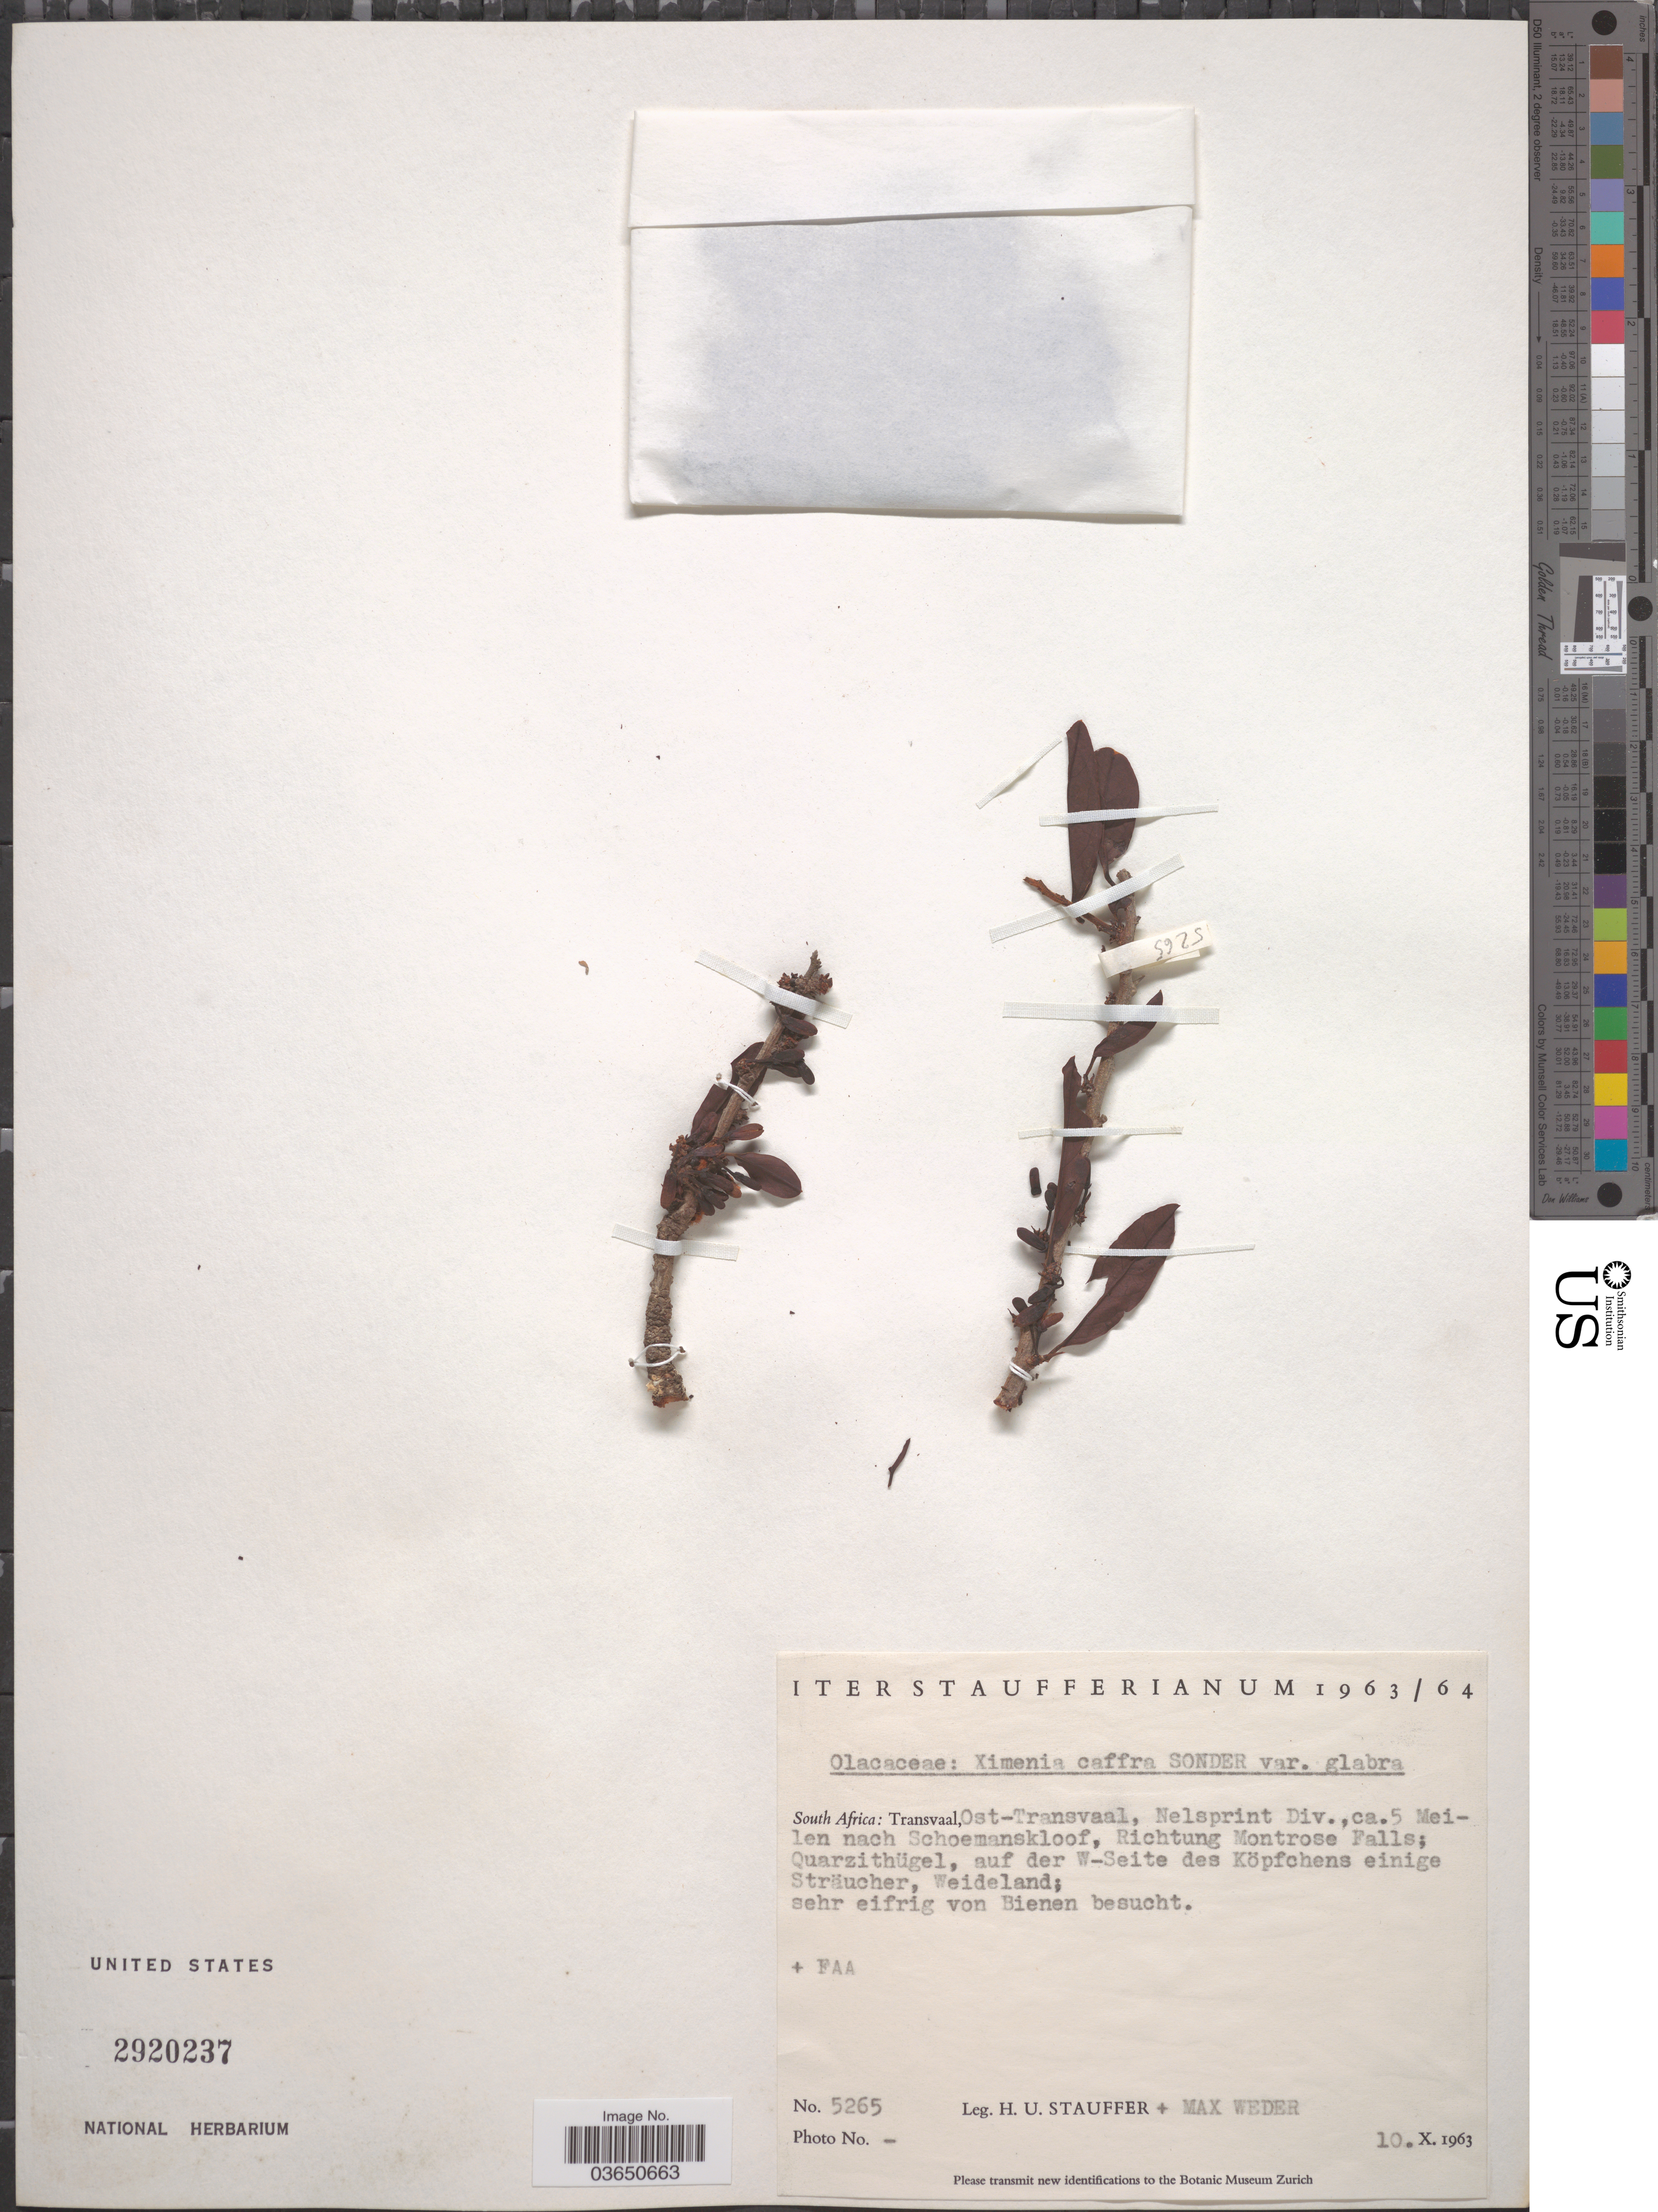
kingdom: Plantae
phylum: Tracheophyta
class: Magnoliopsida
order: Santalales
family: Ximeniaceae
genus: Ximenia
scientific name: Ximenia caffra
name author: Sond.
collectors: H. U. Stauffer & M. Weder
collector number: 5265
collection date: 1963-10-10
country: South Africa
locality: Transvaal, Ost-Transvaal, Nelsprint Div., ca. 5 Meilen nach Schoemanskloof, Richtung Montrose Falls.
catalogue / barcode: US 2920237